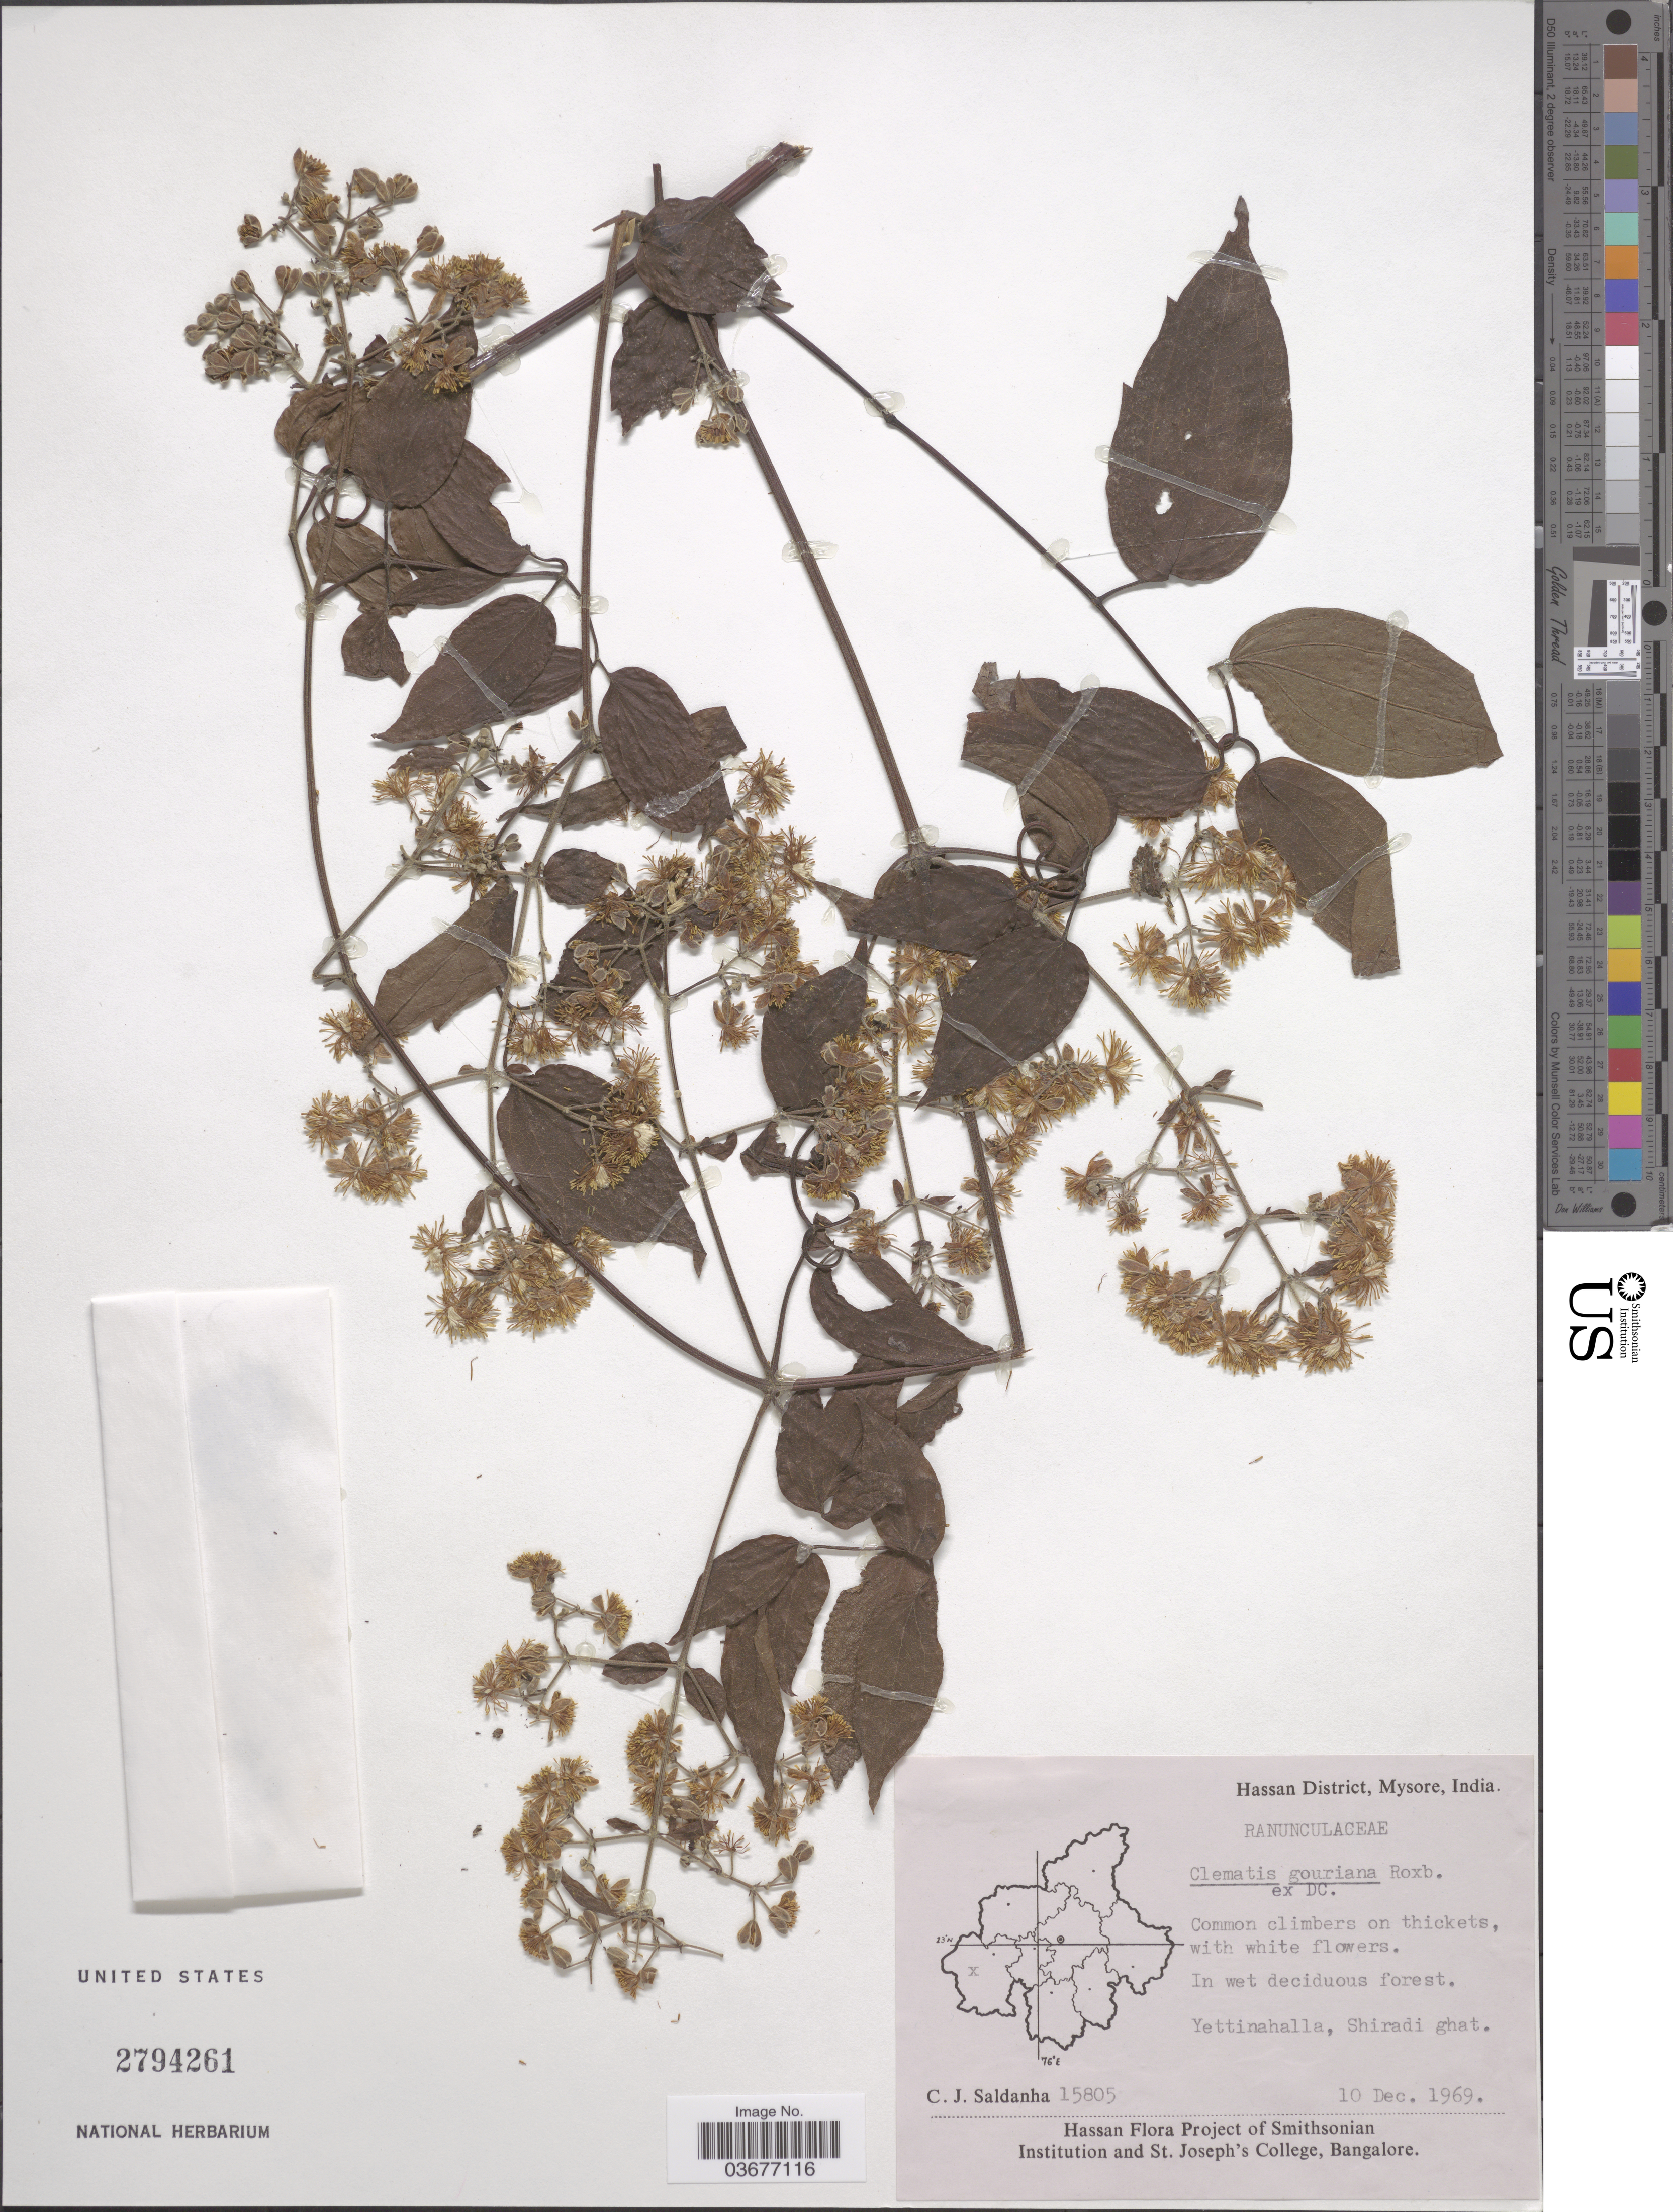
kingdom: Plantae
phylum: Tracheophyta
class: Magnoliopsida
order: Ranunculales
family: Ranunculaceae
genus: Clematis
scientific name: Clematis gouriana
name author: Roxb. ex DC.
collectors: C. J. Saldanha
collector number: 15805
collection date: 1969-12-10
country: India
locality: Hassan District, Mysore. Yettinahalla, Shiradi ghat.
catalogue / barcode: US 2794261